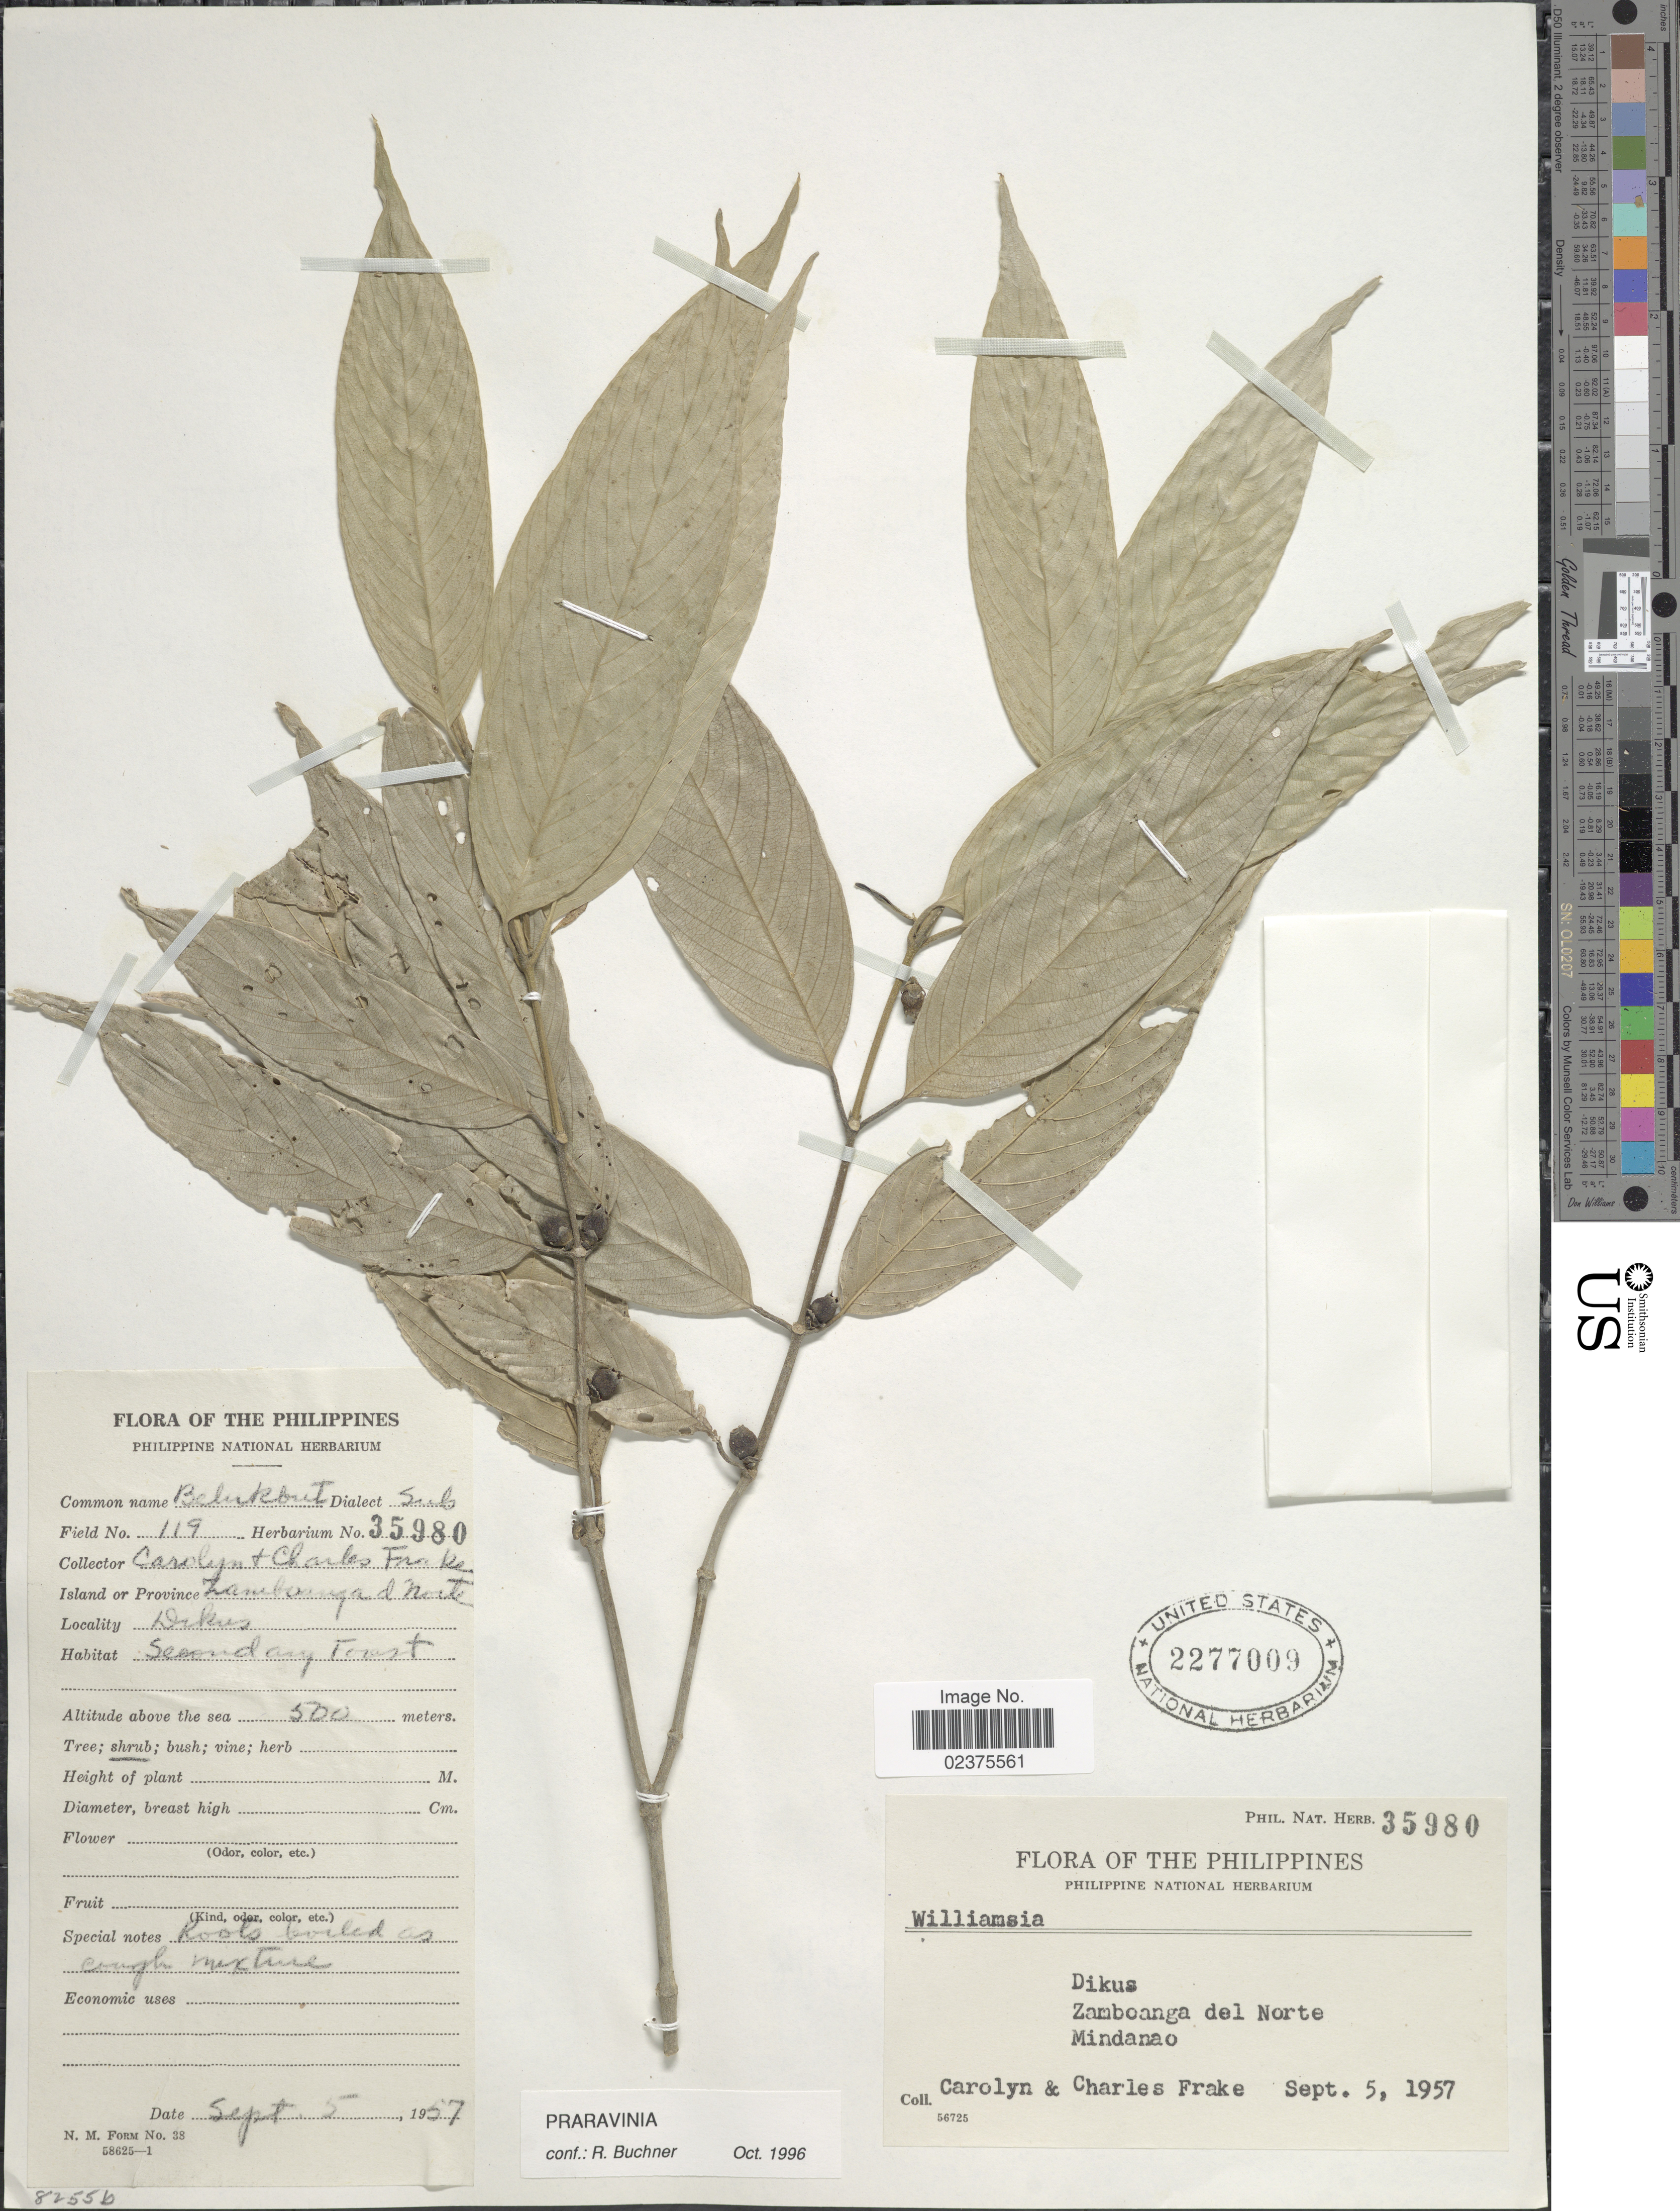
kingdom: Plantae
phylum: Tracheophyta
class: Magnoliopsida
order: Gentianales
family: Rubiaceae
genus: Praravinia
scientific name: Praravinia sp.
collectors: Carolyn & C. O. Frake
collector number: Phil. Nat. Herb. 35980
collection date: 1957-09-05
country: Philippines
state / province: Zamboanga Peninsula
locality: Dikus, Island or Province Zamboanga del Norte, Mindanao, Secondary Forest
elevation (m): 500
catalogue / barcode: US 2277009